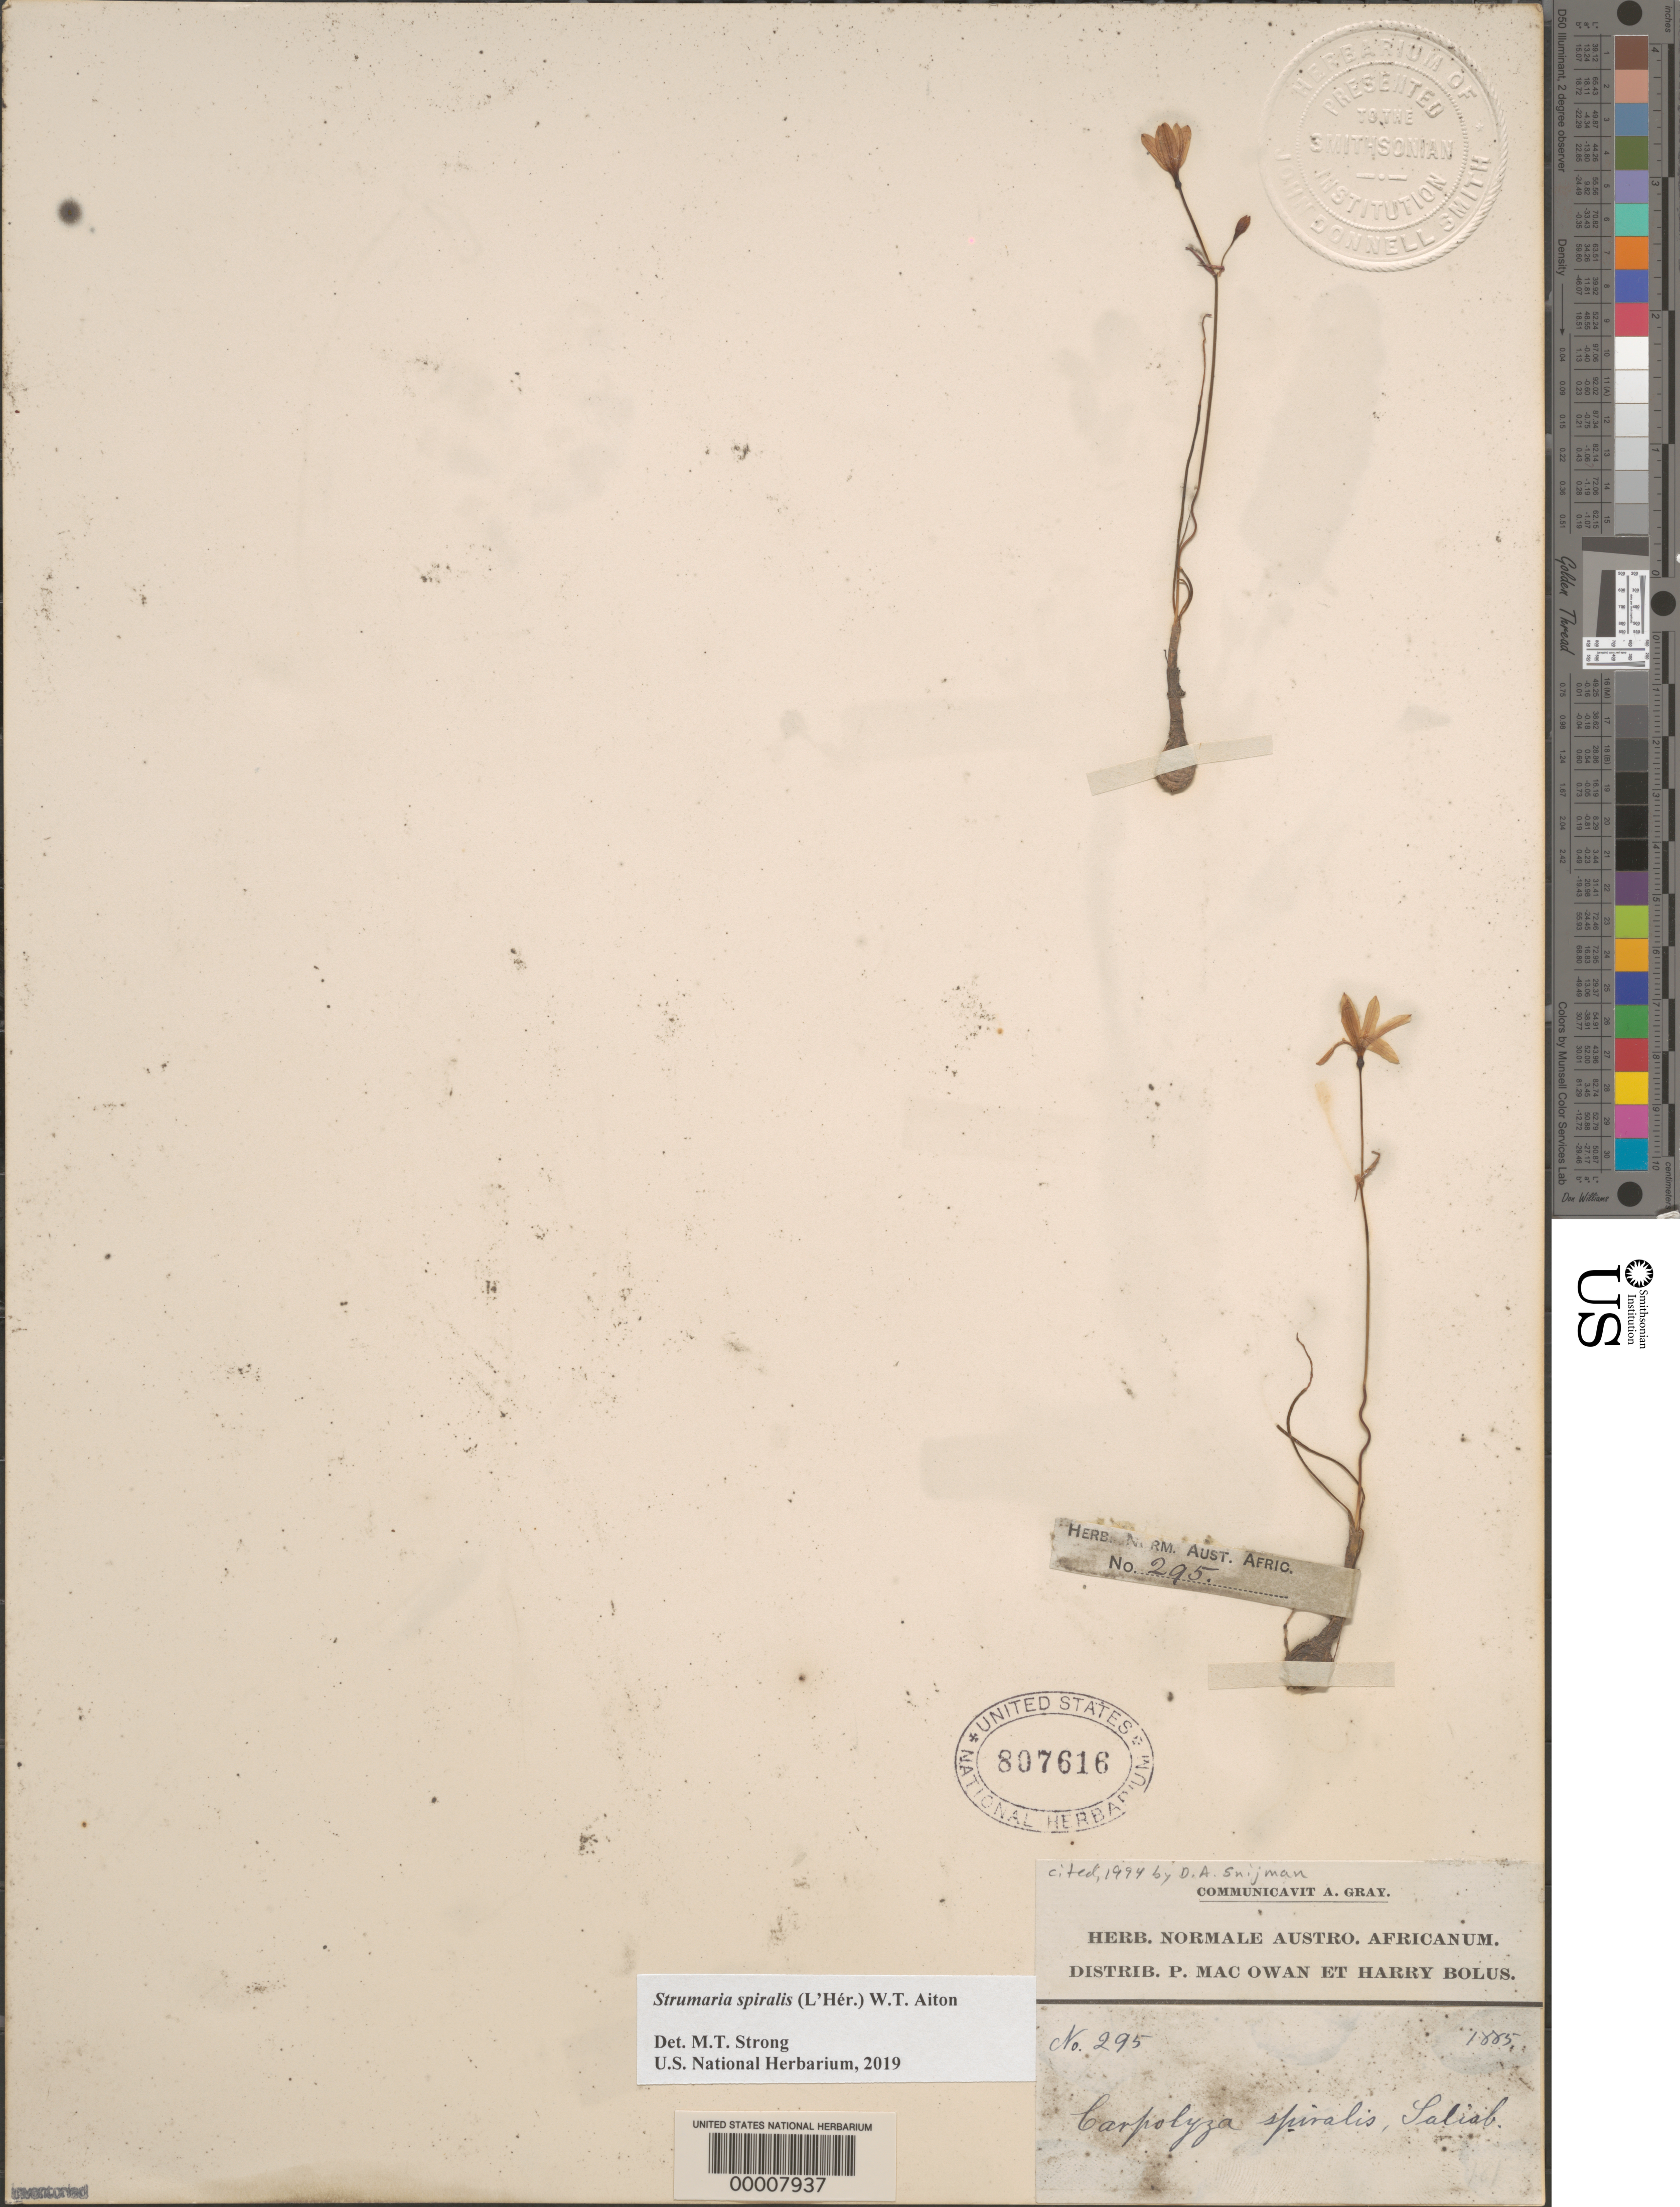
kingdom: Plantae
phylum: Tracheophyta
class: Liliopsida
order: Asparagales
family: Amaryllidaceae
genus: Strumaria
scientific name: Strumaria spiralis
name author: (L'Hér.) W.T. Aiton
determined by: Strong, Mark T., (BOT), Smithsonian Institution - National Museum of Natural History (UNITED STATES)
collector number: Herb Aust Afric 295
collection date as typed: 1885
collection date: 1885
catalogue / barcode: US 807616